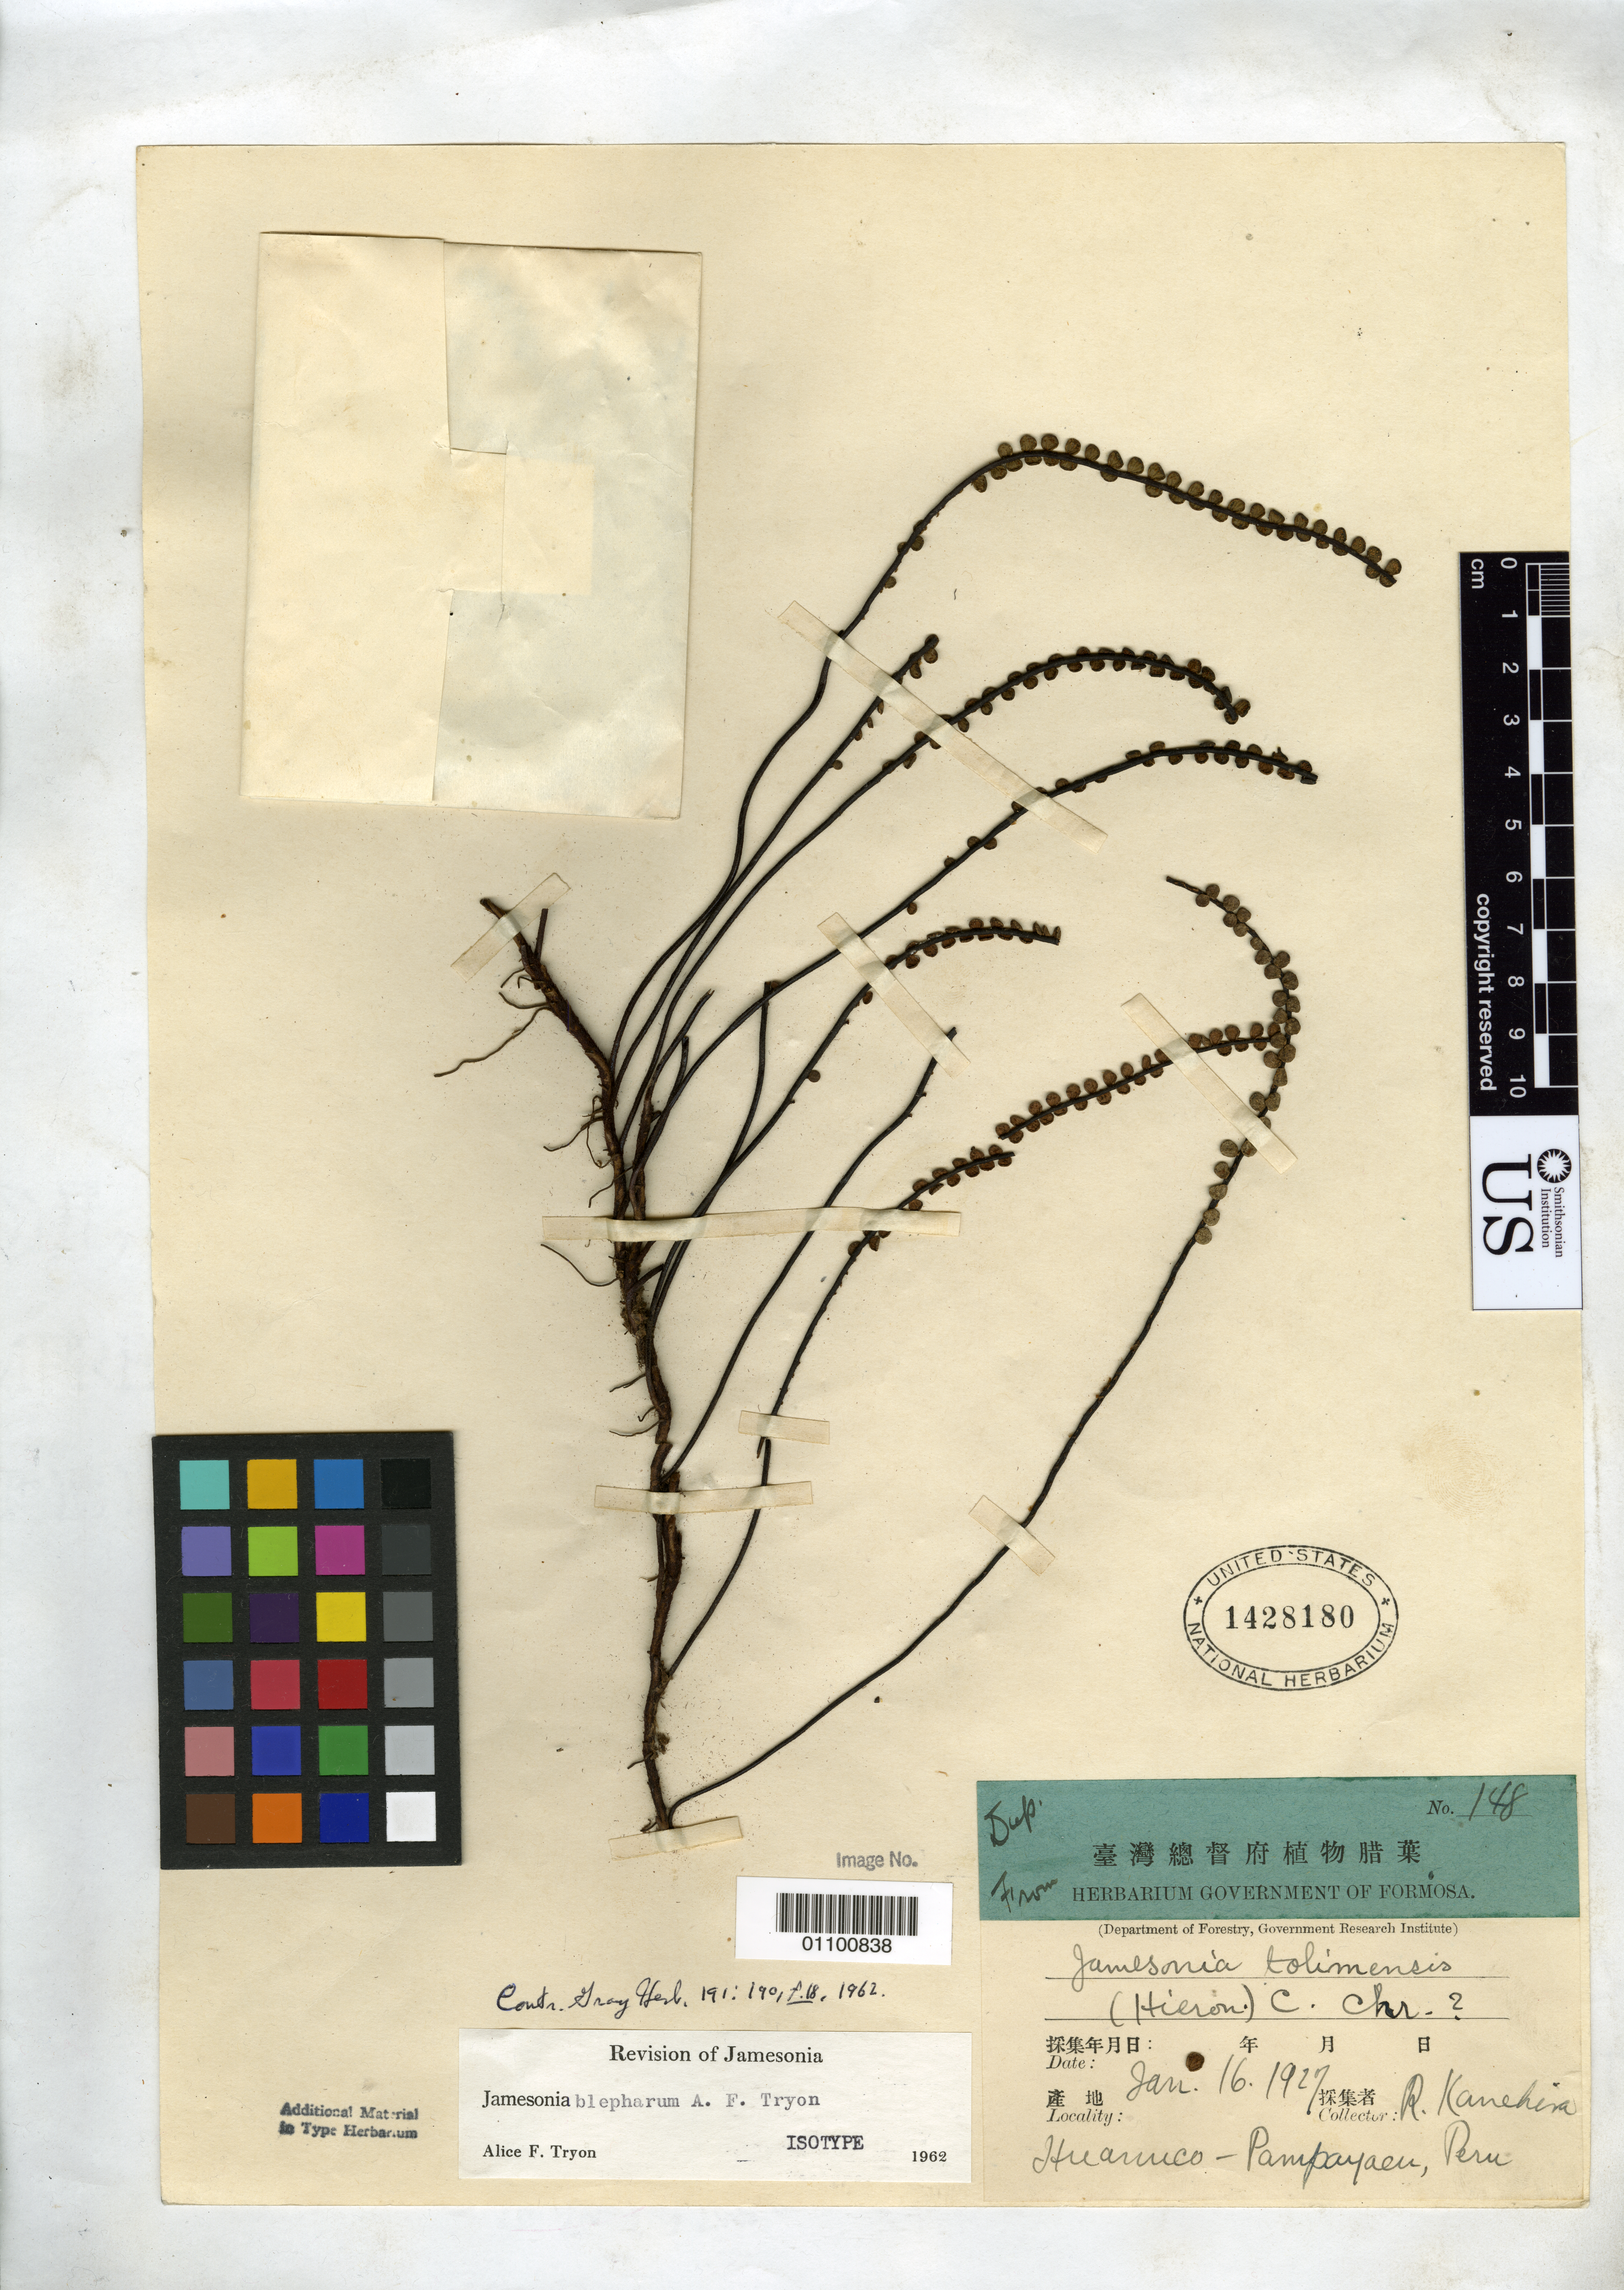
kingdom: Plantae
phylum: Tracheophyta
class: Polypodiopsida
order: Polypodiales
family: Pteridaceae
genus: Jamesonia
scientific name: Jamesonia blepharum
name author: A.F. Tryon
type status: Isotype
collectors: R. Kanehira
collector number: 148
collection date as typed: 16 Jan 1927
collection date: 1927-01-16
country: Peru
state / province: Huánuco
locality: Pampayacu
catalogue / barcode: US 1428180